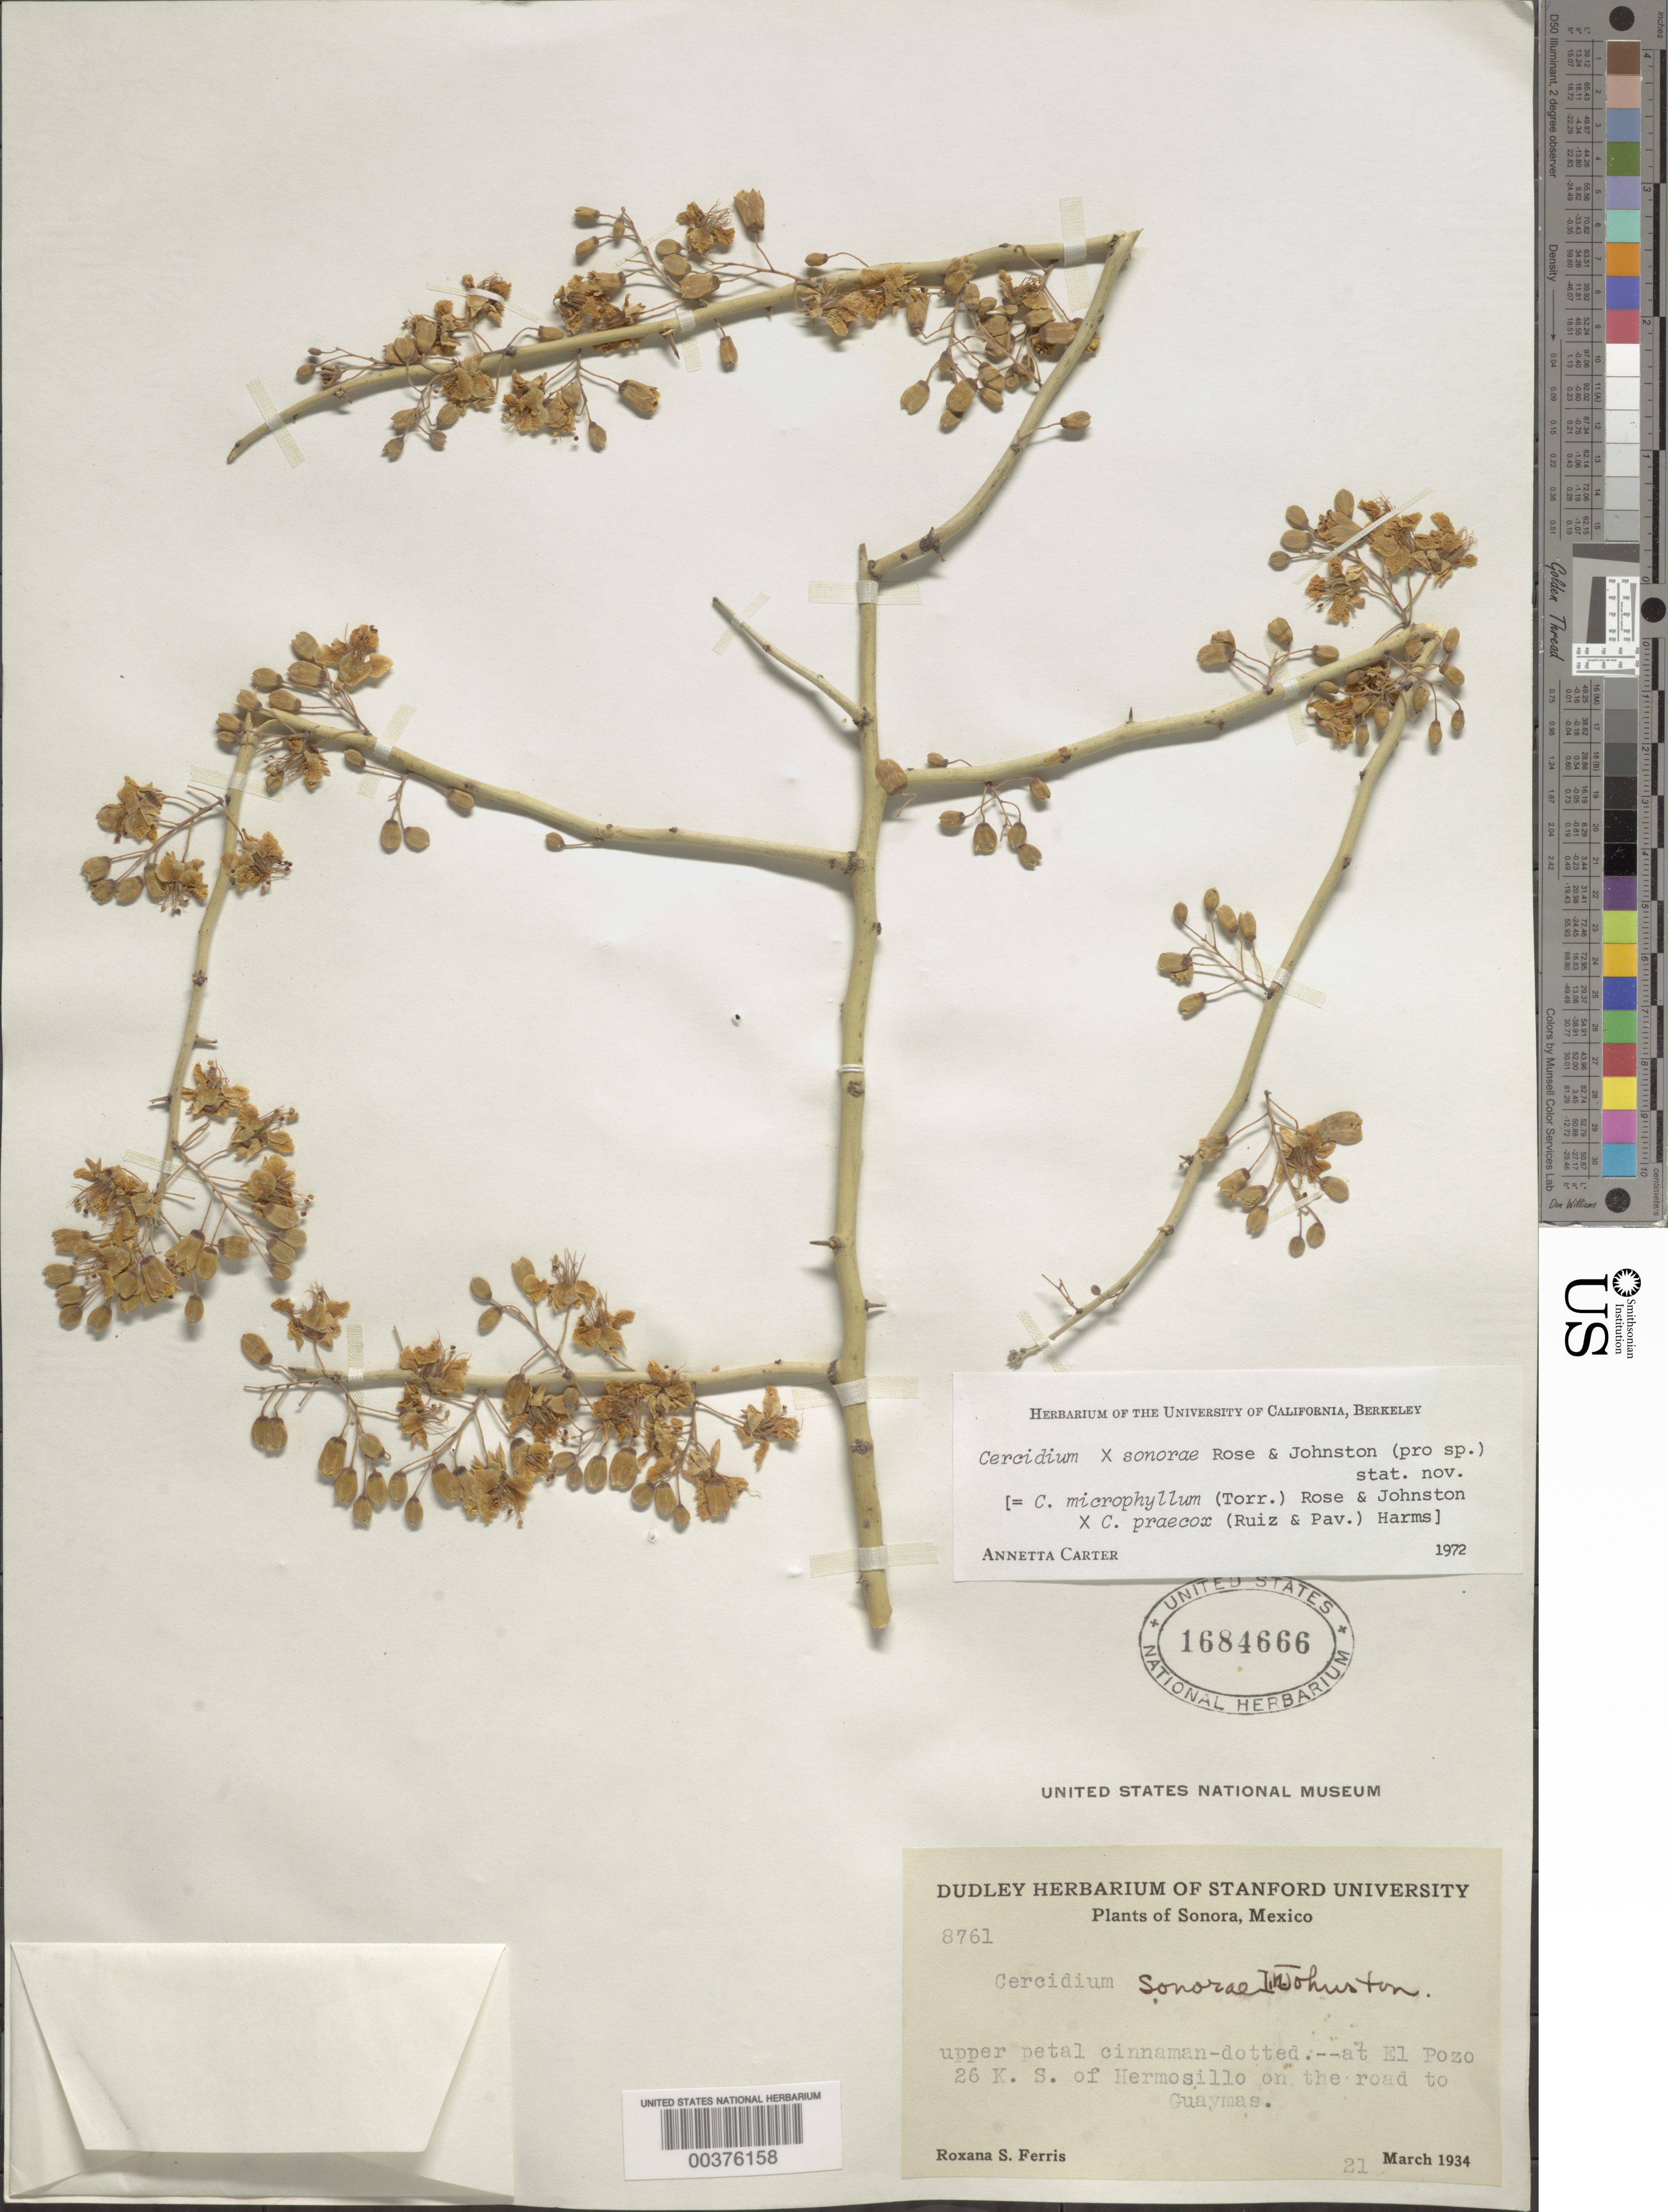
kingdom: Plantae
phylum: Tracheophyta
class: Magnoliopsida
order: Fabales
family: Fabaceae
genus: Parkinsonia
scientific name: Parkinsonia x sonorae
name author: (Rose & I.M. Johnst.) J.E. Hawkins & Felger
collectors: R. S. Ferris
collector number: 8761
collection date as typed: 21 Mar 1934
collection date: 1934-03-21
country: Mexico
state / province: Baja California Sur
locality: At El Pozo 26 km S of Hermosillo on the road to Guaymas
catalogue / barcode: US 1684666